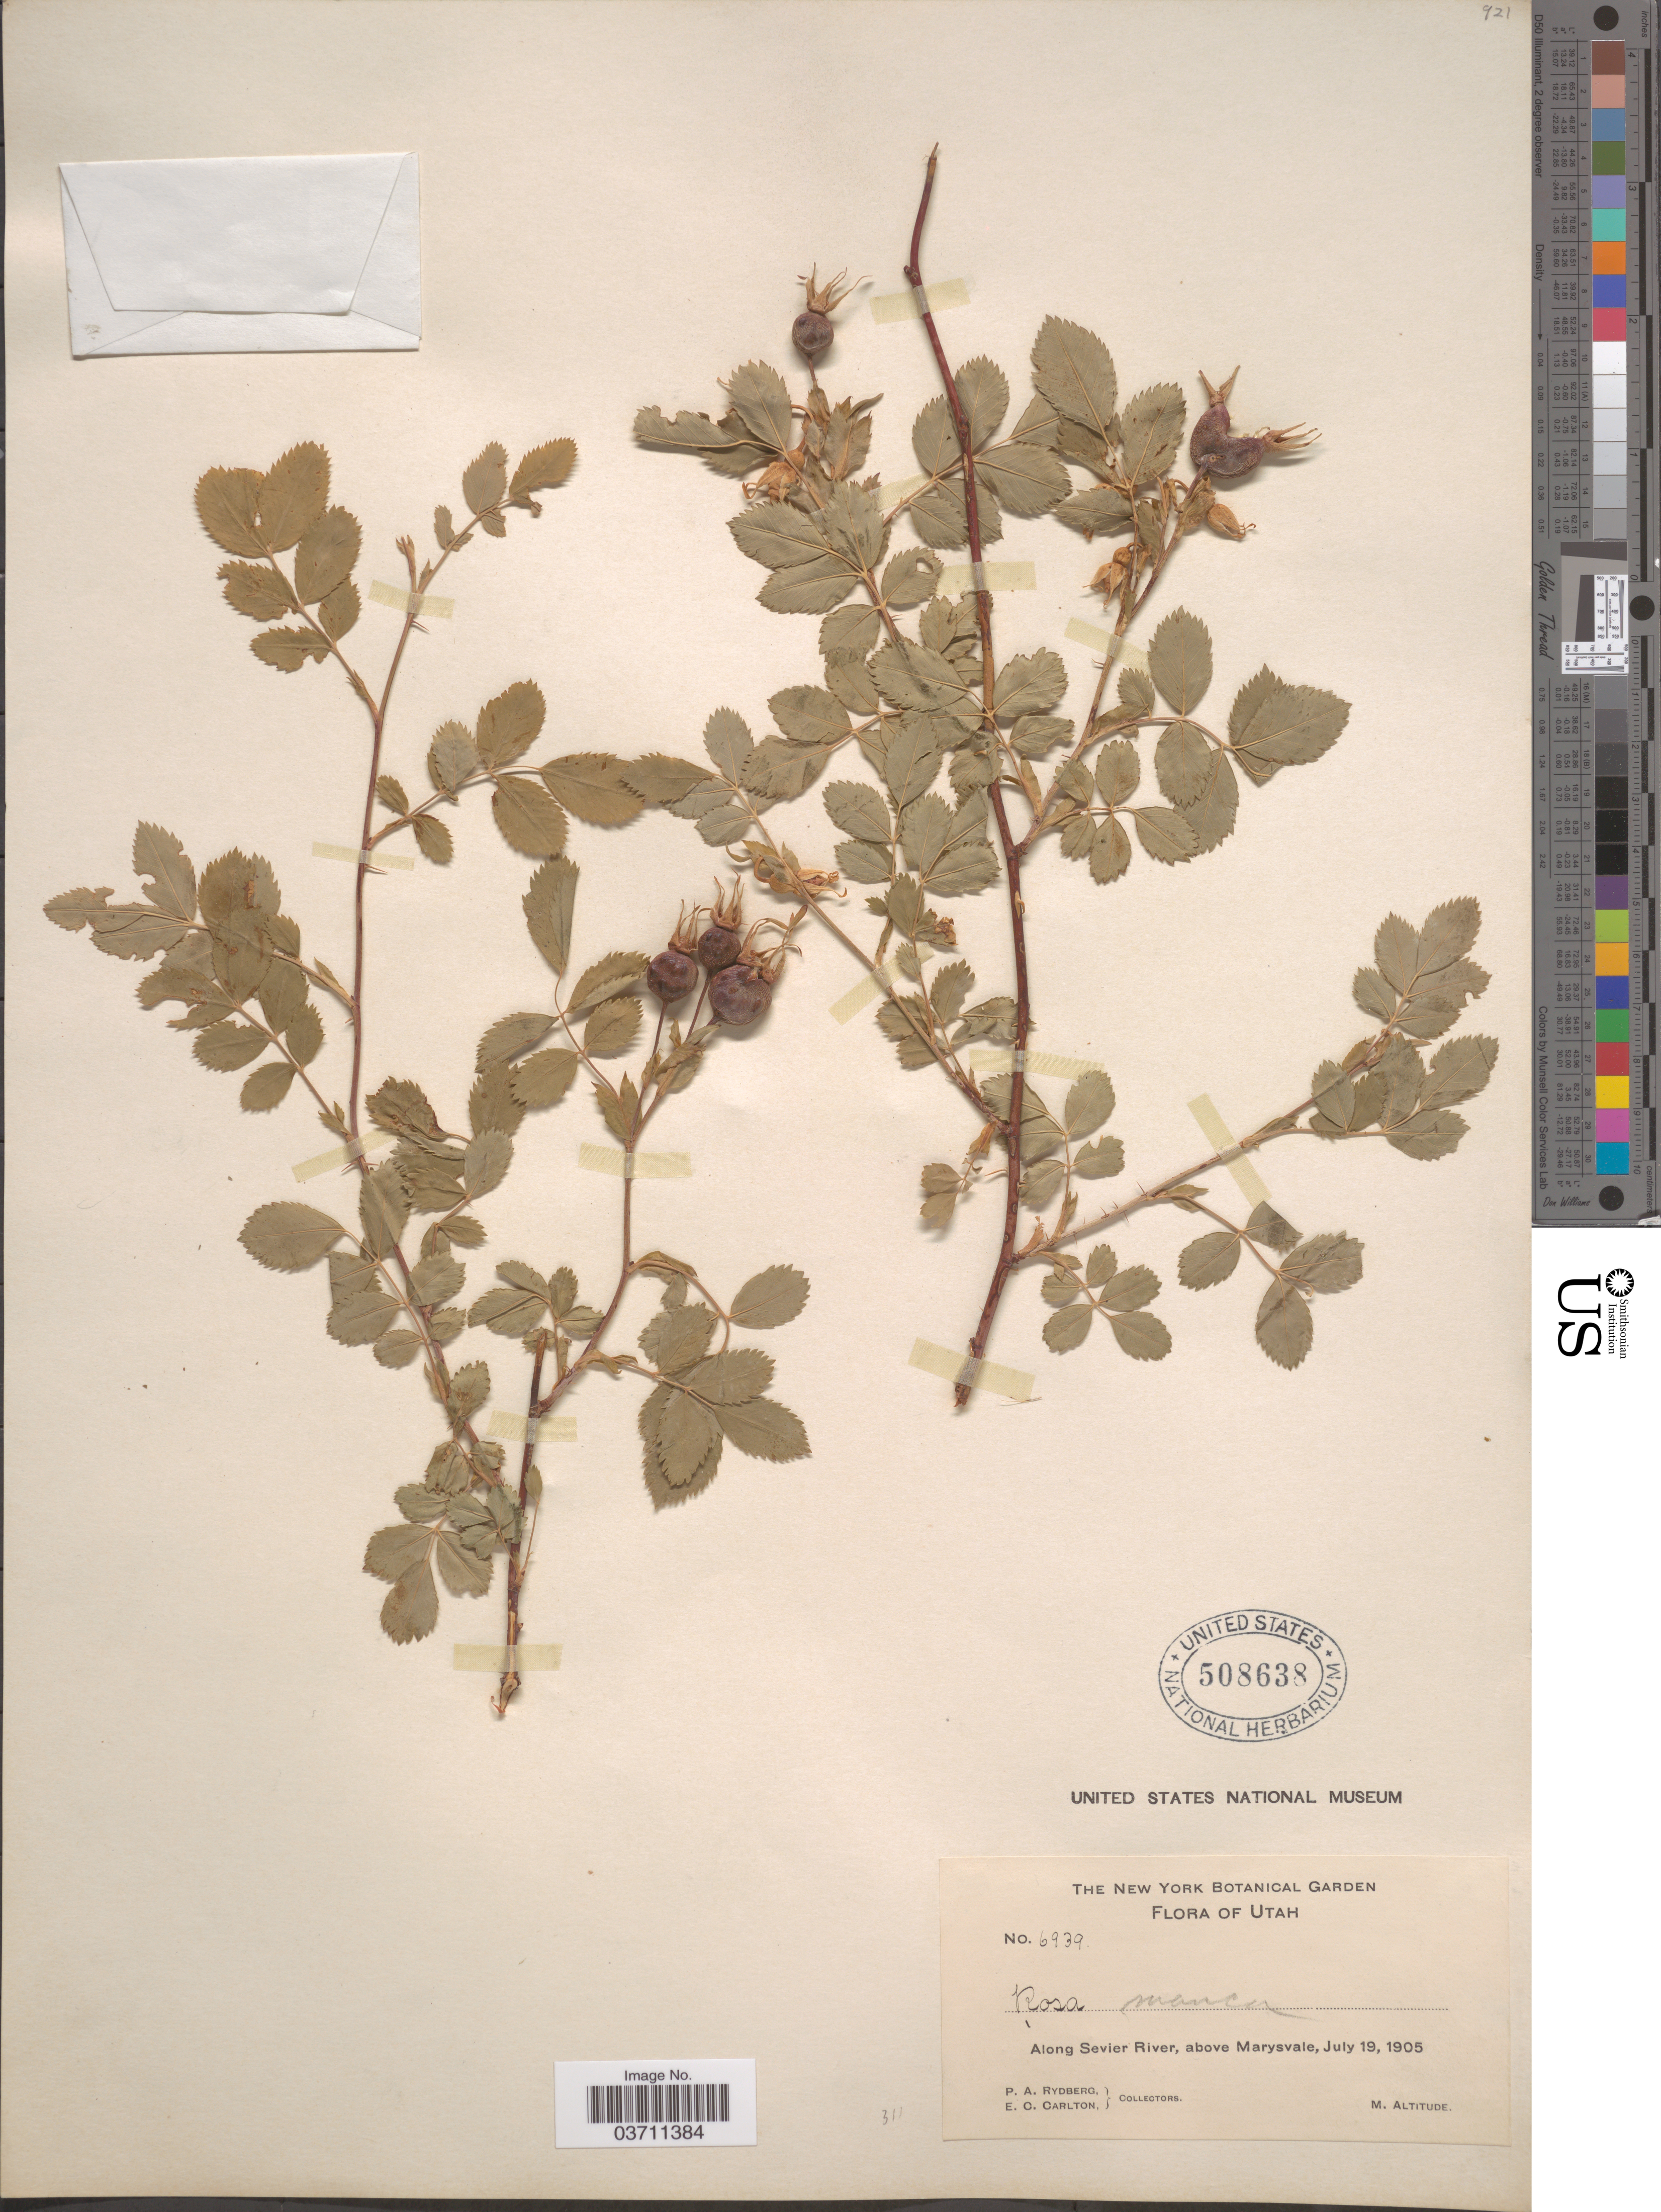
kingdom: Plantae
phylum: Tracheophyta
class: Magnoliopsida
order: Rosales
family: Rosaceae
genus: Rosa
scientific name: Rosa manca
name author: Greene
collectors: P. A. Rydberg & E. Carlton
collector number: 6939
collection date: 1905-07-19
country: United States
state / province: Utah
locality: Along Sevier River, above Marysvale.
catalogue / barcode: US 508638